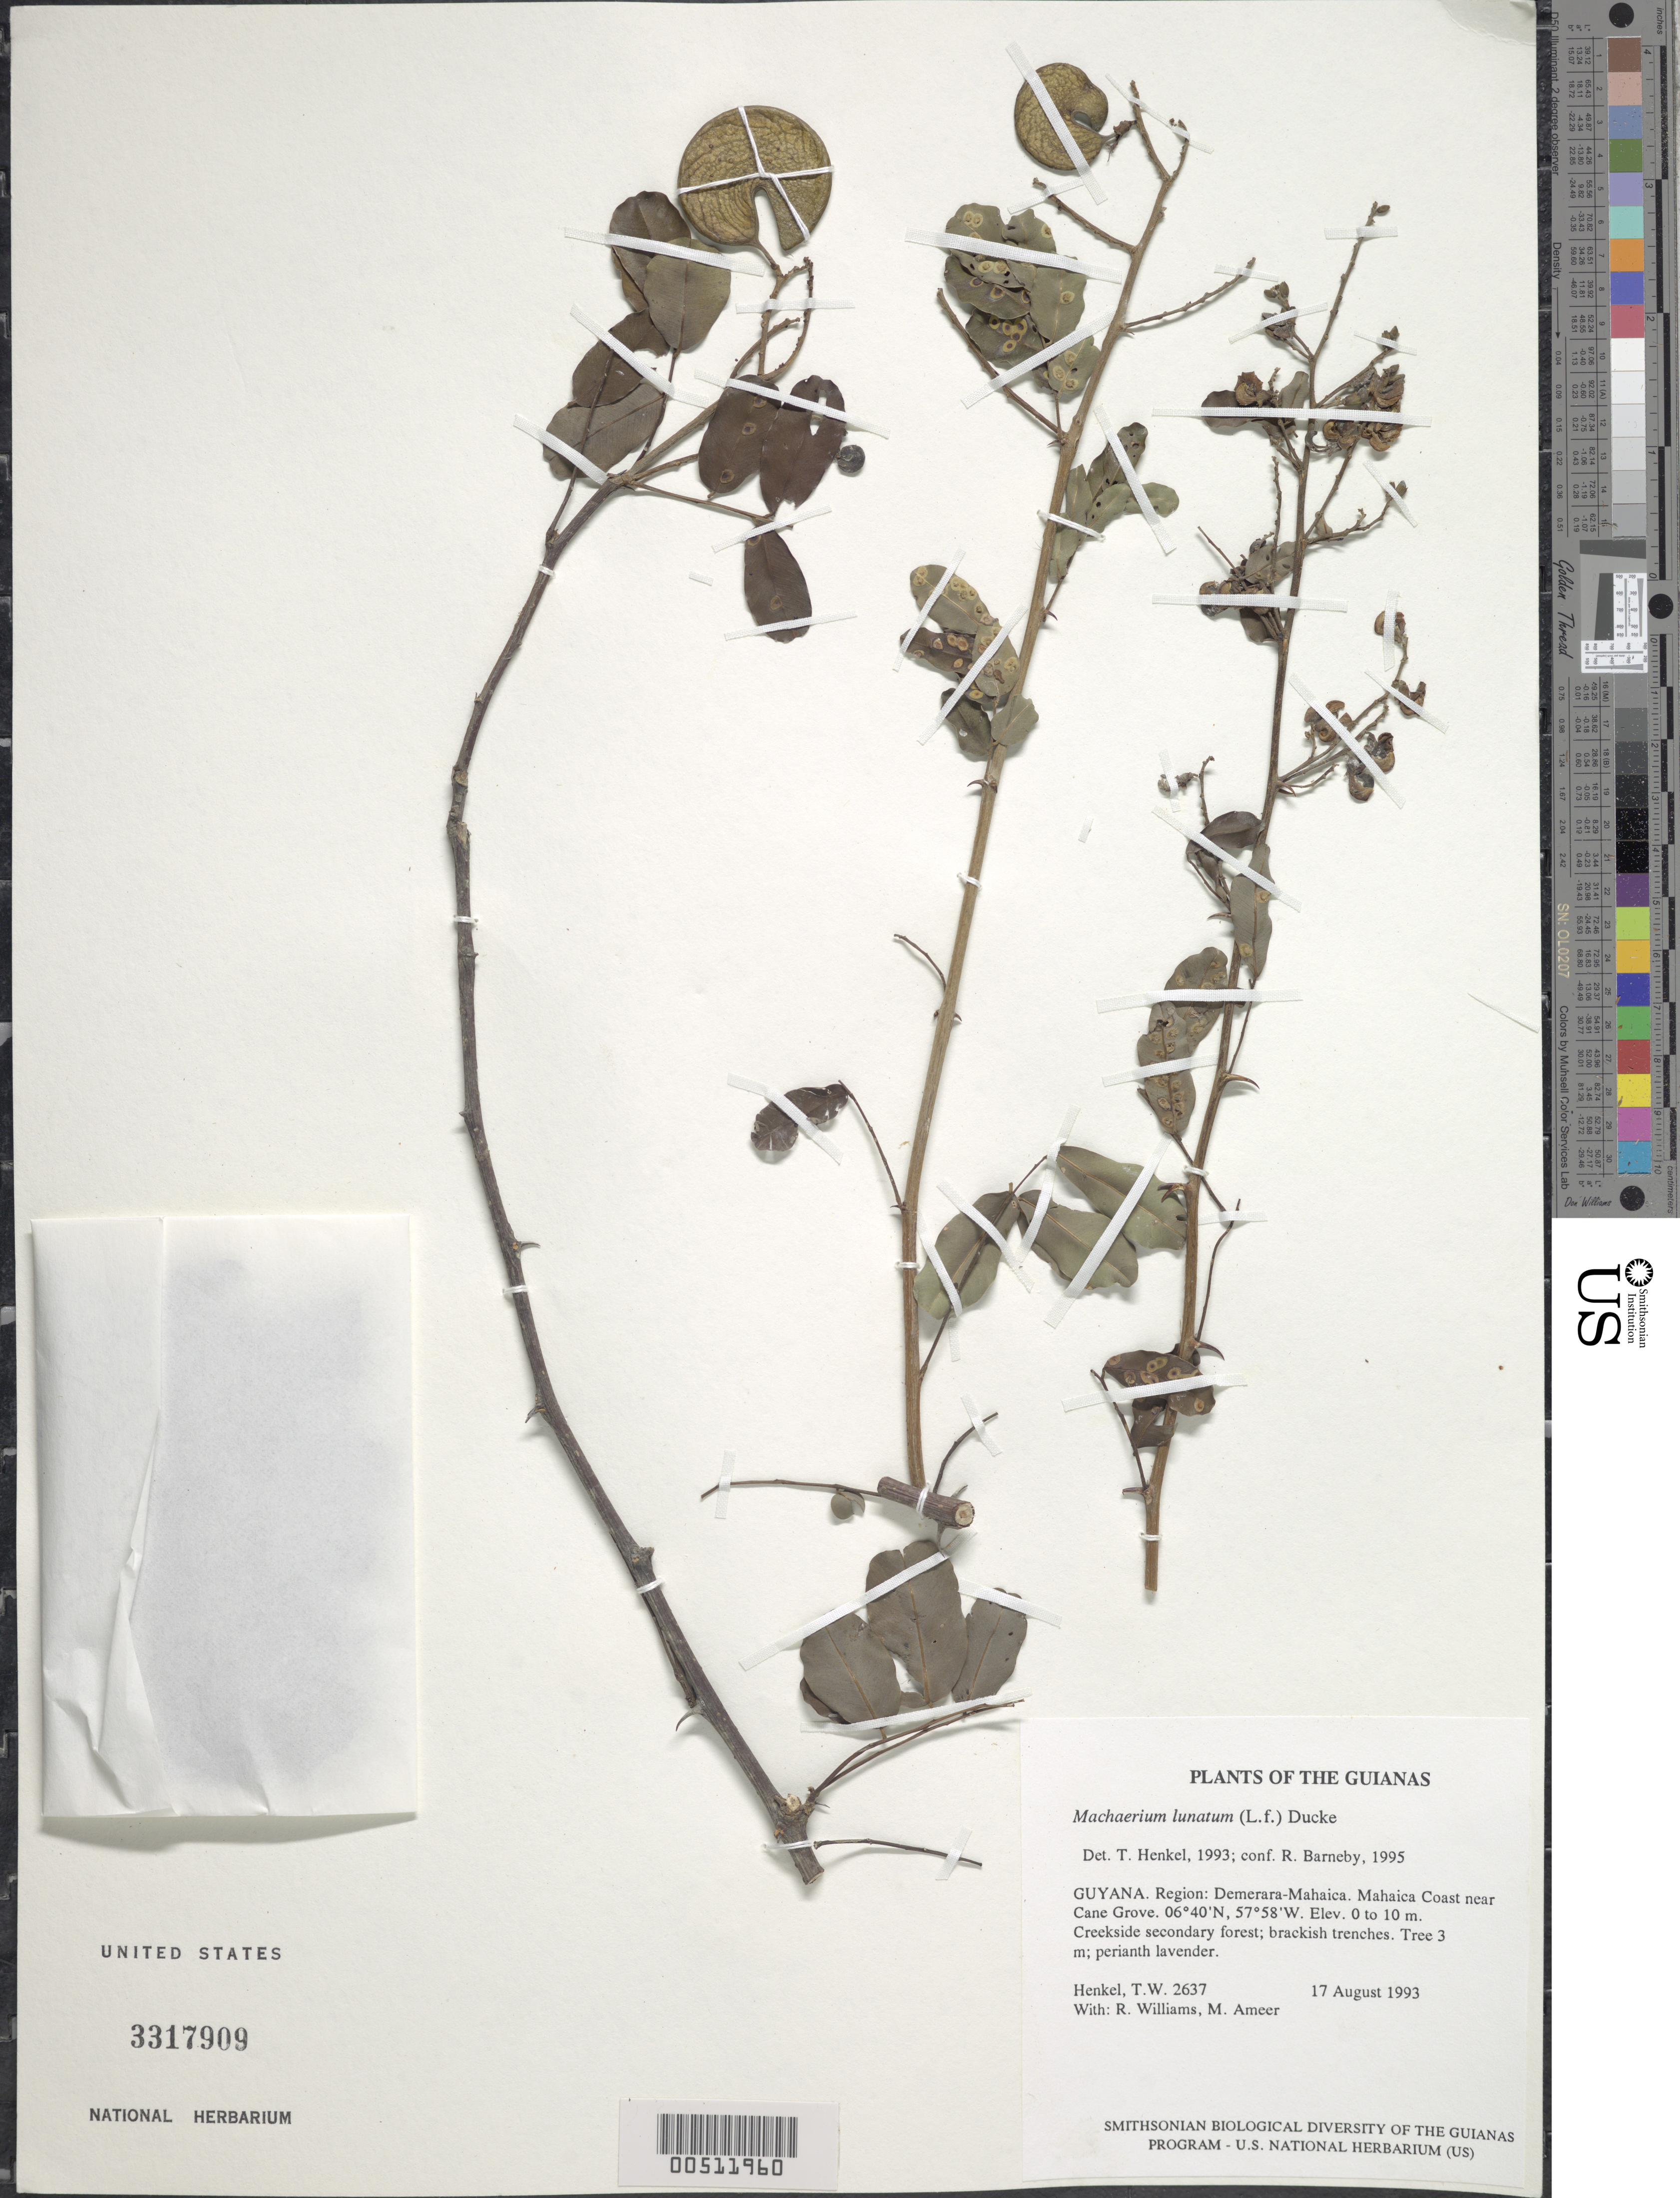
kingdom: Plantae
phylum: Tracheophyta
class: Magnoliopsida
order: Fabales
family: Fabaceae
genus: Machaerium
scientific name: Machaerium lunatum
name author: (L. f.) Ducke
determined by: Barneby, Rupert C., (NY)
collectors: T. Henkel, R. Williams & M. Ameer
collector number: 2637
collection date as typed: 17 August 1993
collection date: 1993-08-17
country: Guyana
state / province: Demerara-Mahaica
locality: Mahaica Coast near Cane Grove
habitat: Creekside secondary forest; brackish trenches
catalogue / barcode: US 3317909